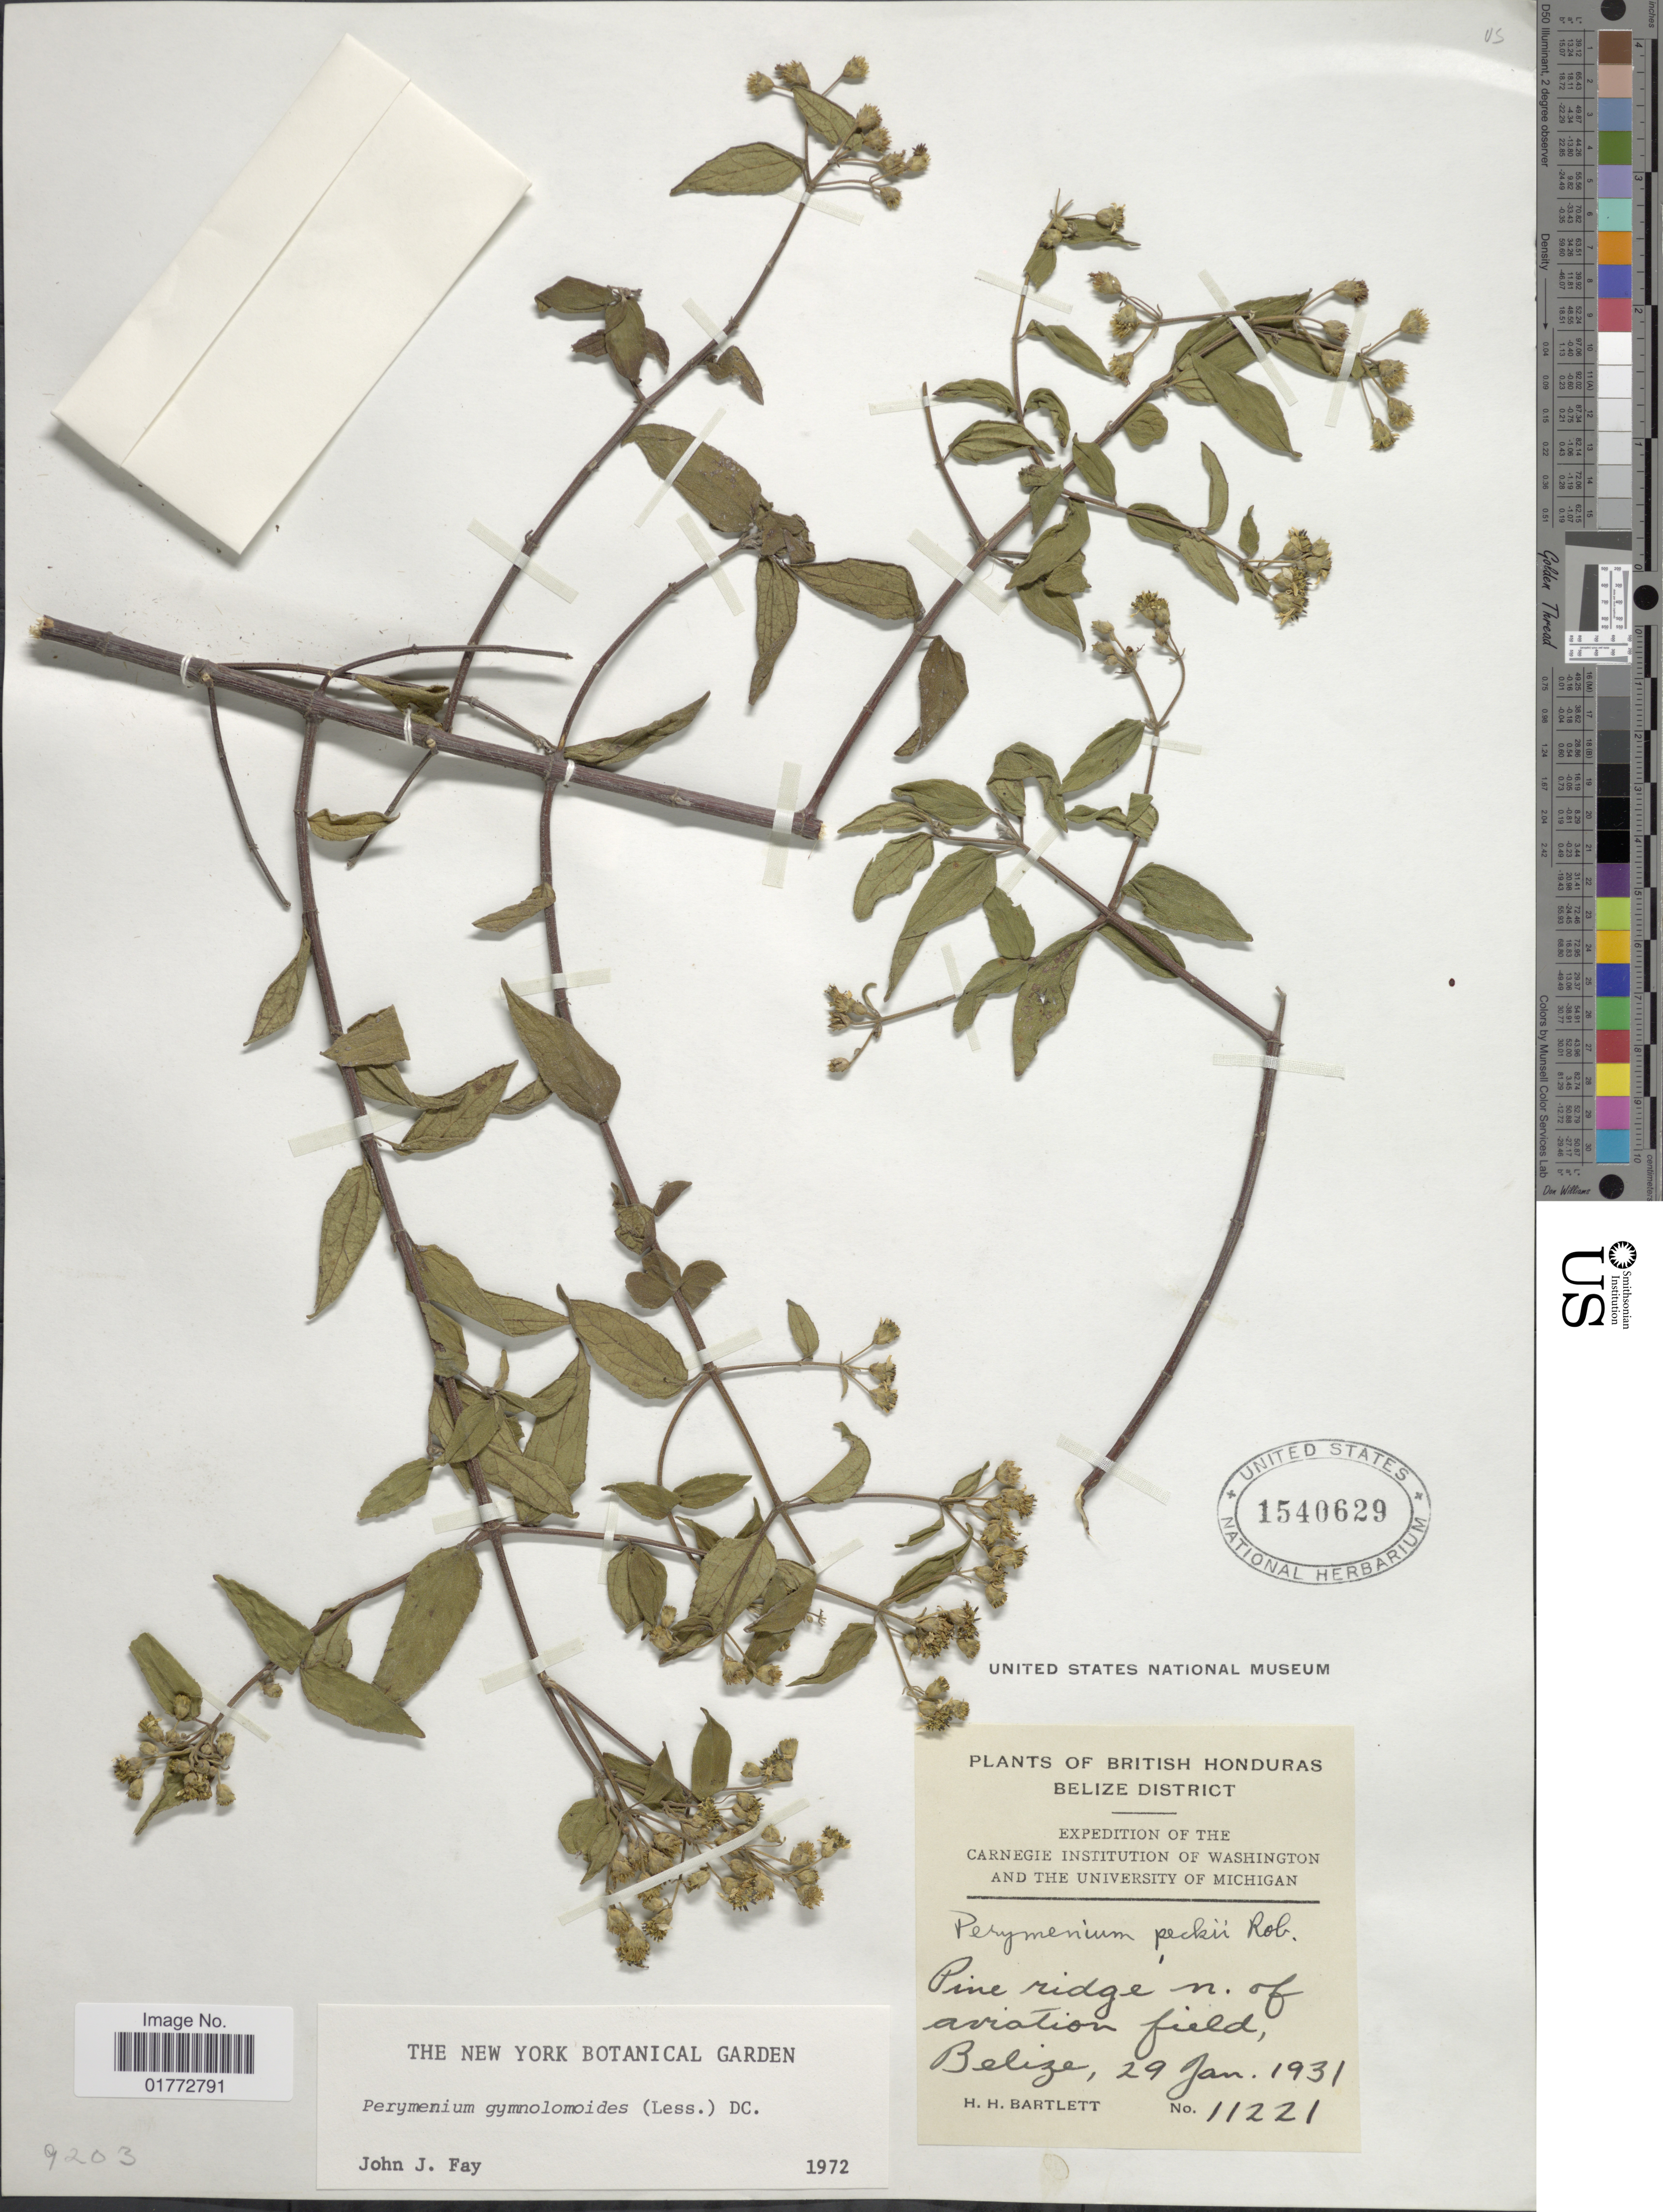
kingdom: Plantae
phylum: Tracheophyta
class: Magnoliopsida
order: Asterales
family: Asteraceae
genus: Perymenium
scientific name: Perymenium gymnolomoides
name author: (Less.) DC.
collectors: H. H. Bartlett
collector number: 11221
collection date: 1931-01-29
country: Belize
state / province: Belize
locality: British Honduras, Belize District, Pine ridge n of aviation field, Belize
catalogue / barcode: US 1540629